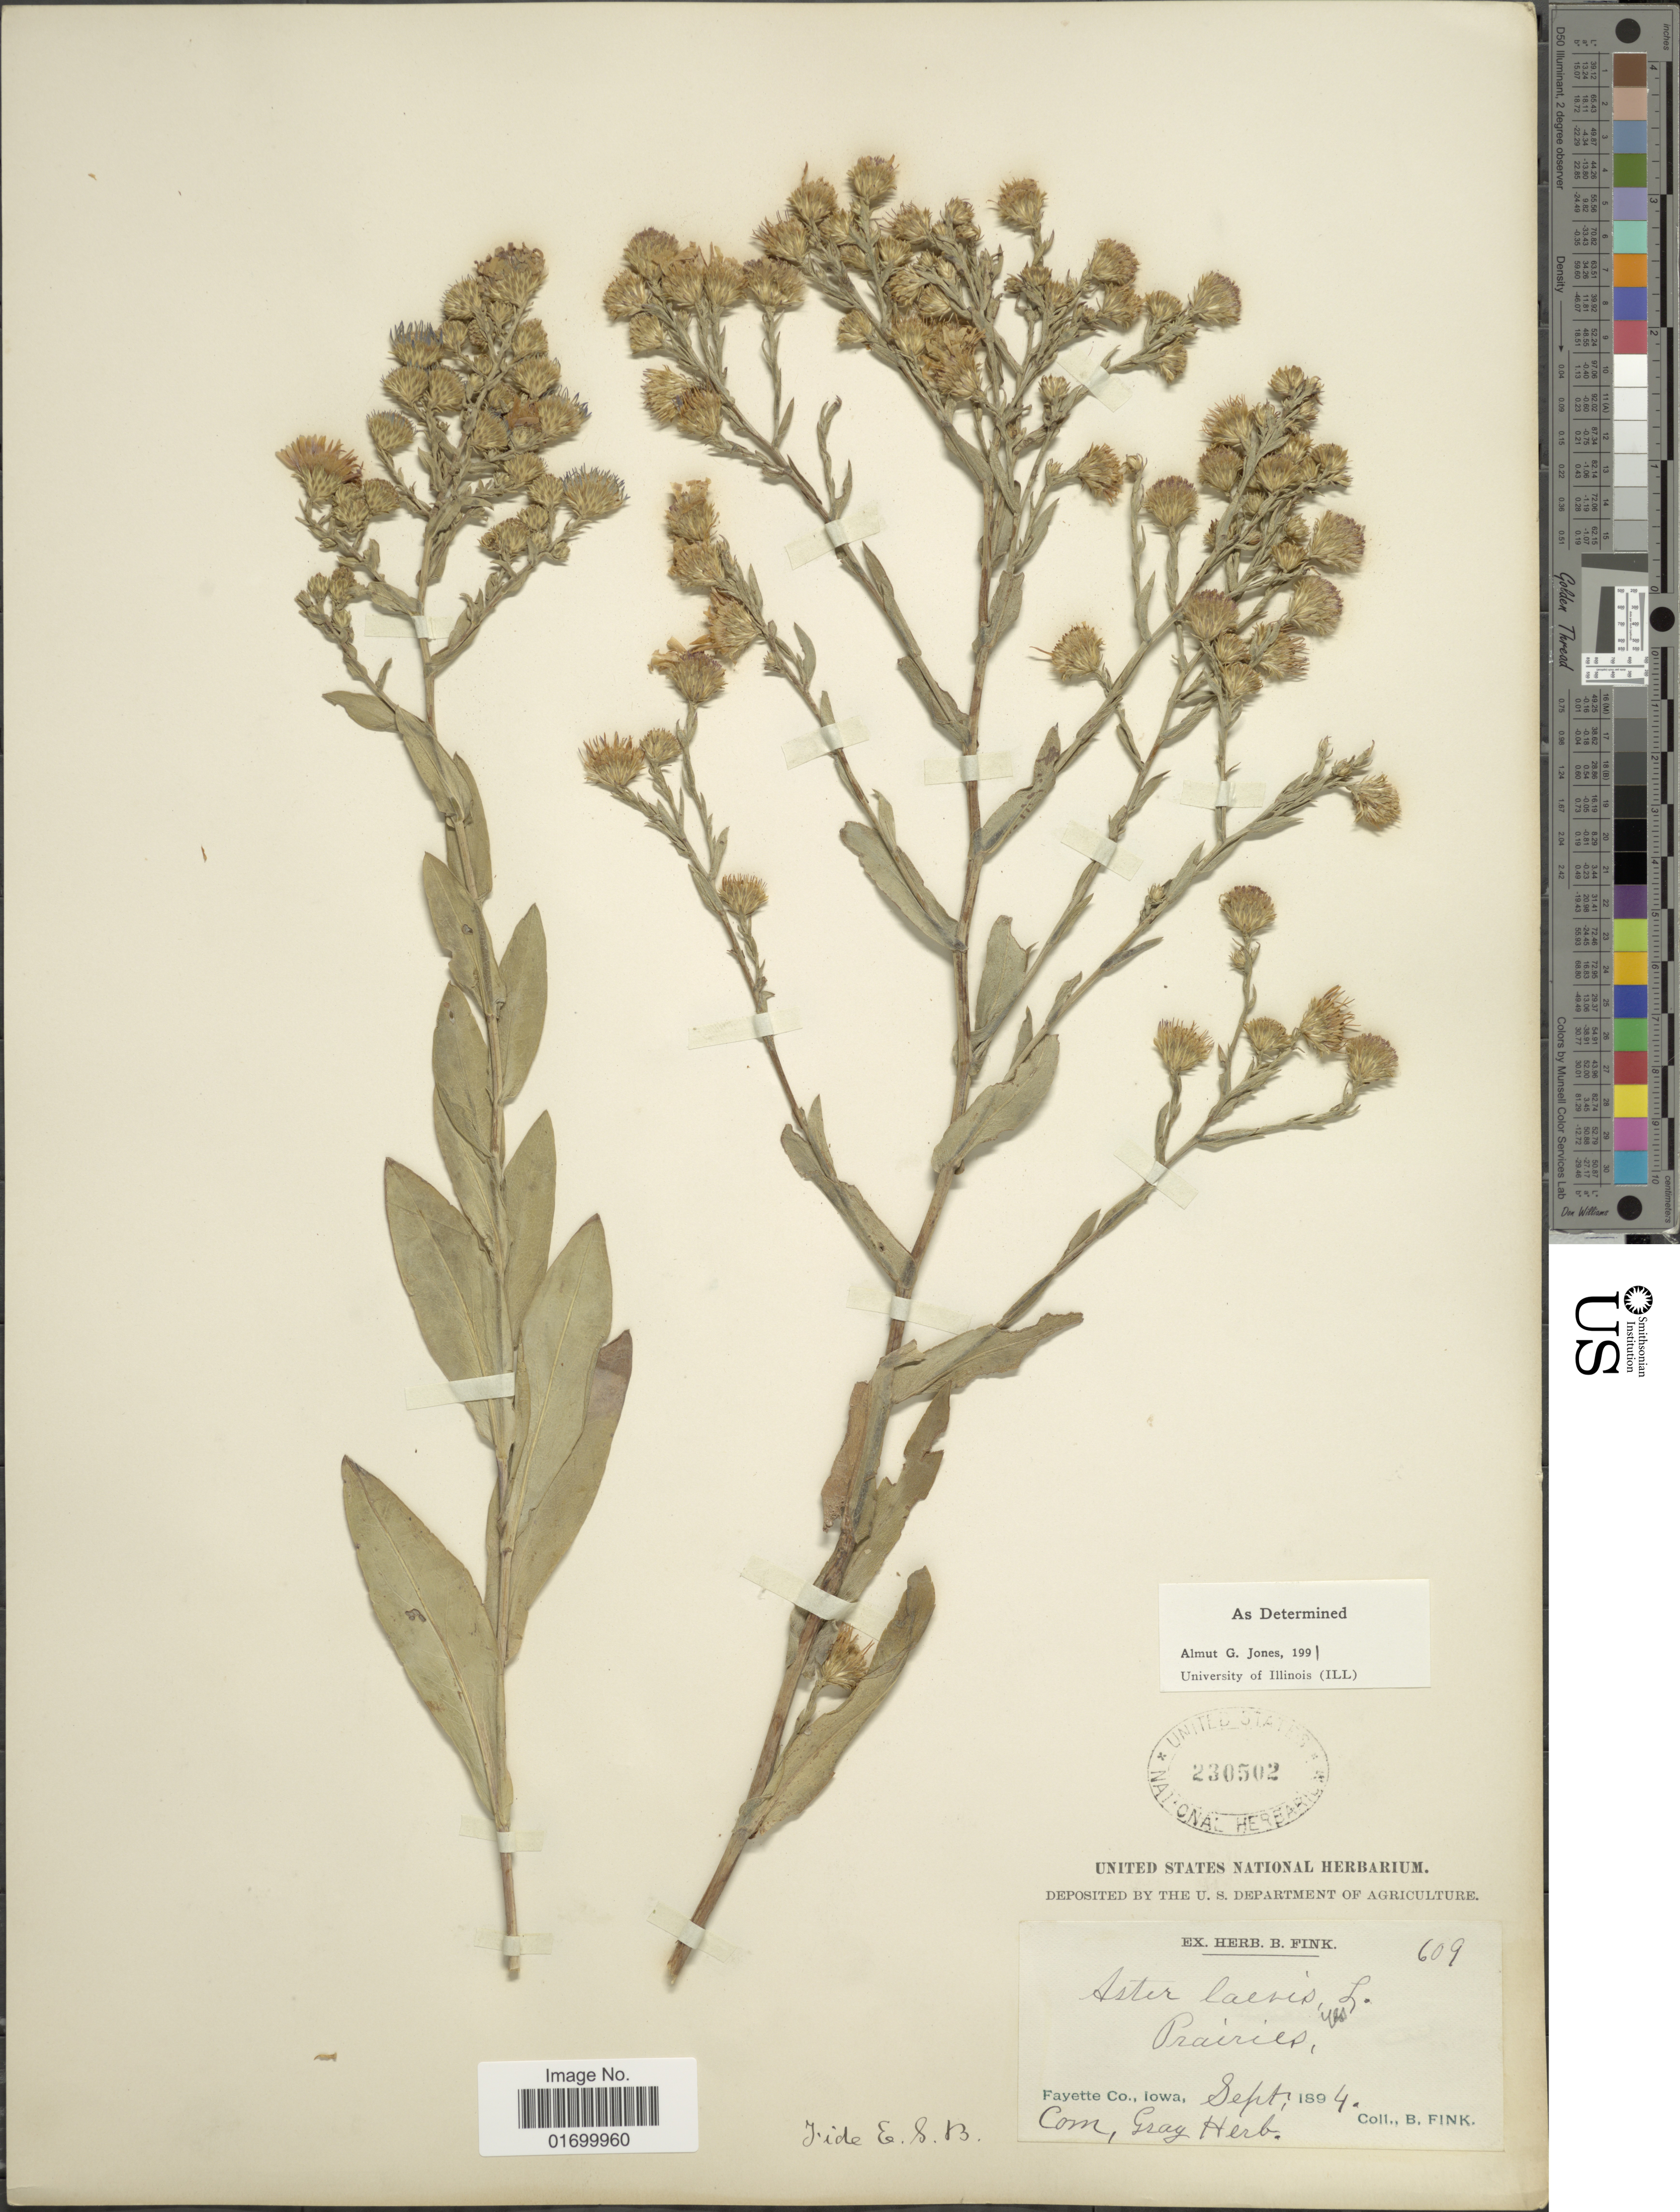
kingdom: Plantae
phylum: Tracheophyta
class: Magnoliopsida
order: Asterales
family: Asteraceae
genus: Symphyotrichum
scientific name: Symphyotrichum laeve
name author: (L.) Á. Löve & D. Löve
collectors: B. Fink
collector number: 609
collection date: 1894-09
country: United States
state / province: Iowa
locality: Fayette Co.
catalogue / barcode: US 230502